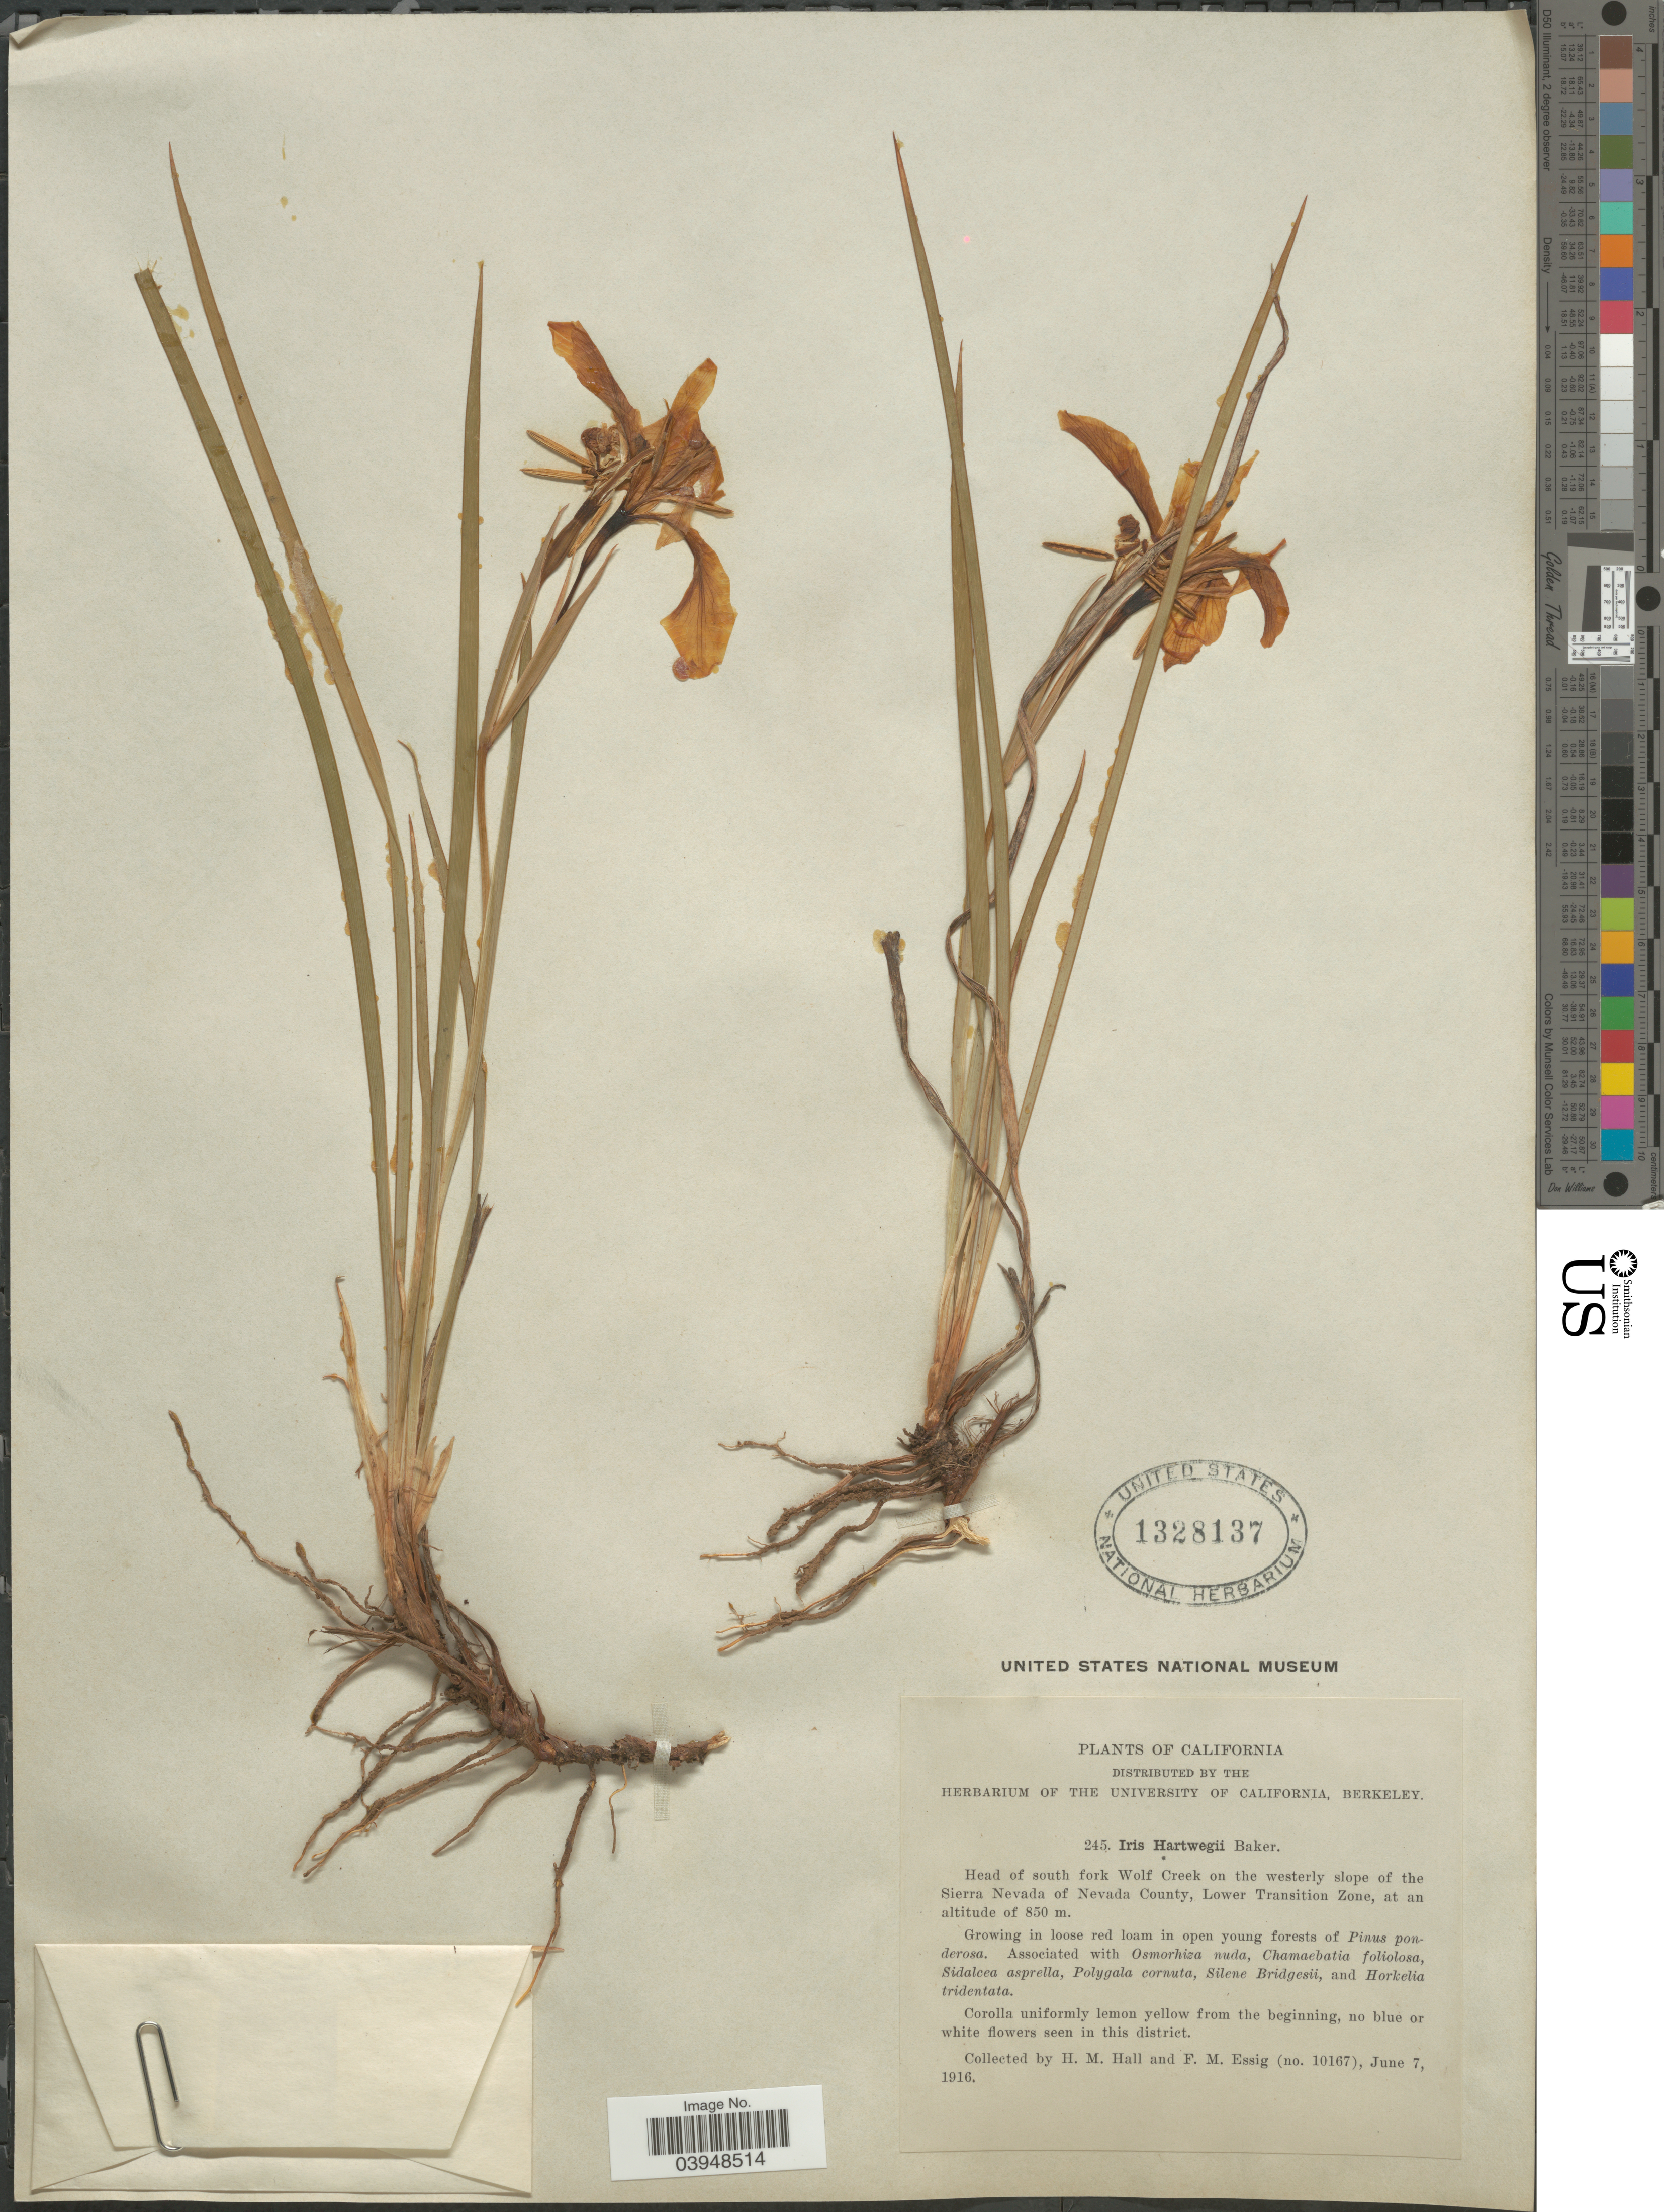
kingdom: Plantae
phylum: Tracheophyta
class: Liliopsida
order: Asparagales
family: Iridaceae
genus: Iris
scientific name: Iris hartwegii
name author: Baker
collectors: H. M. Hall & F. Essig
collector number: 10167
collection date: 1916-06-07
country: United States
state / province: California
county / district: Nevada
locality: Head of south fork Wolf Creek on the westerly slope of the Sierra Nevada of Nevada County, Lower Transition Zone.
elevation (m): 850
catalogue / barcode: US 1328137